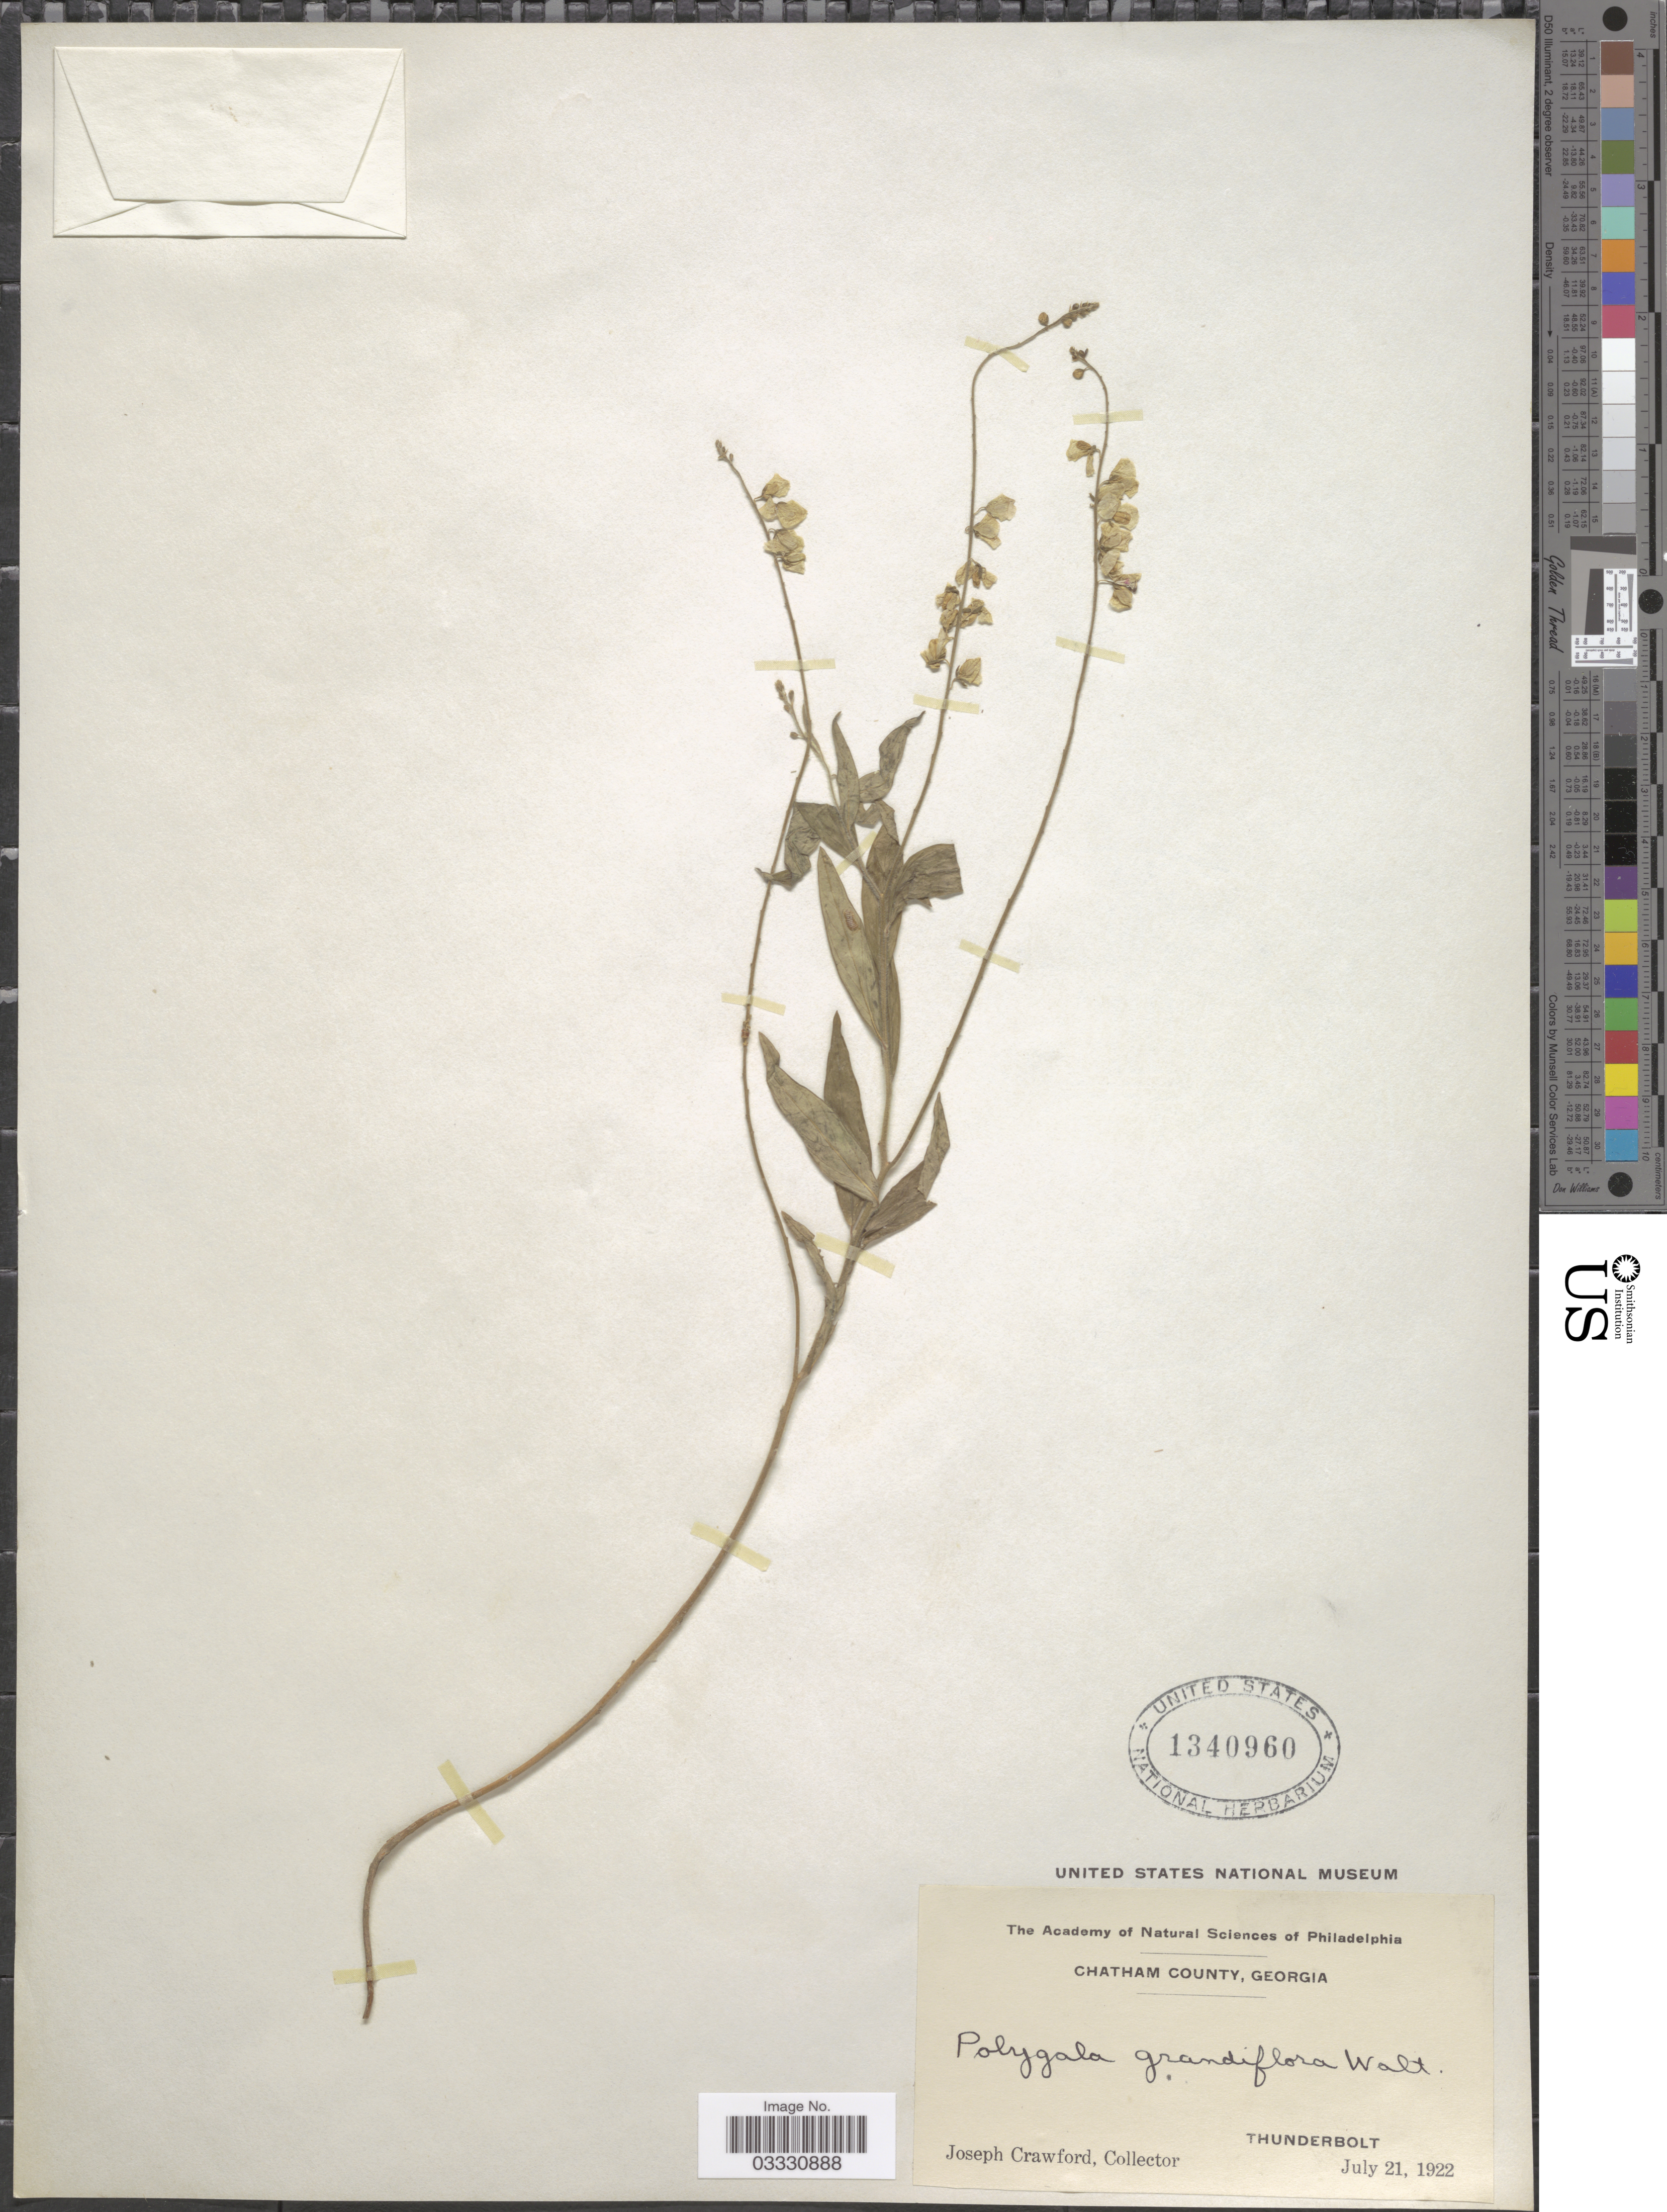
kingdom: Plantae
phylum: Tracheophyta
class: Magnoliopsida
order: Fabales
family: Polygalaceae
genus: Asemeia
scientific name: Asemeia grandiflora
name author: (Walter) Small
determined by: Strong, Mark T., (BOT), Smithsonian Institution - National Museum of Natural History (UNITED STATES)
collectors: J. Crawford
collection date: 1922-07-21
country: United States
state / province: Georgia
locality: Chatham County. Thunderbolt.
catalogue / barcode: US 1340960